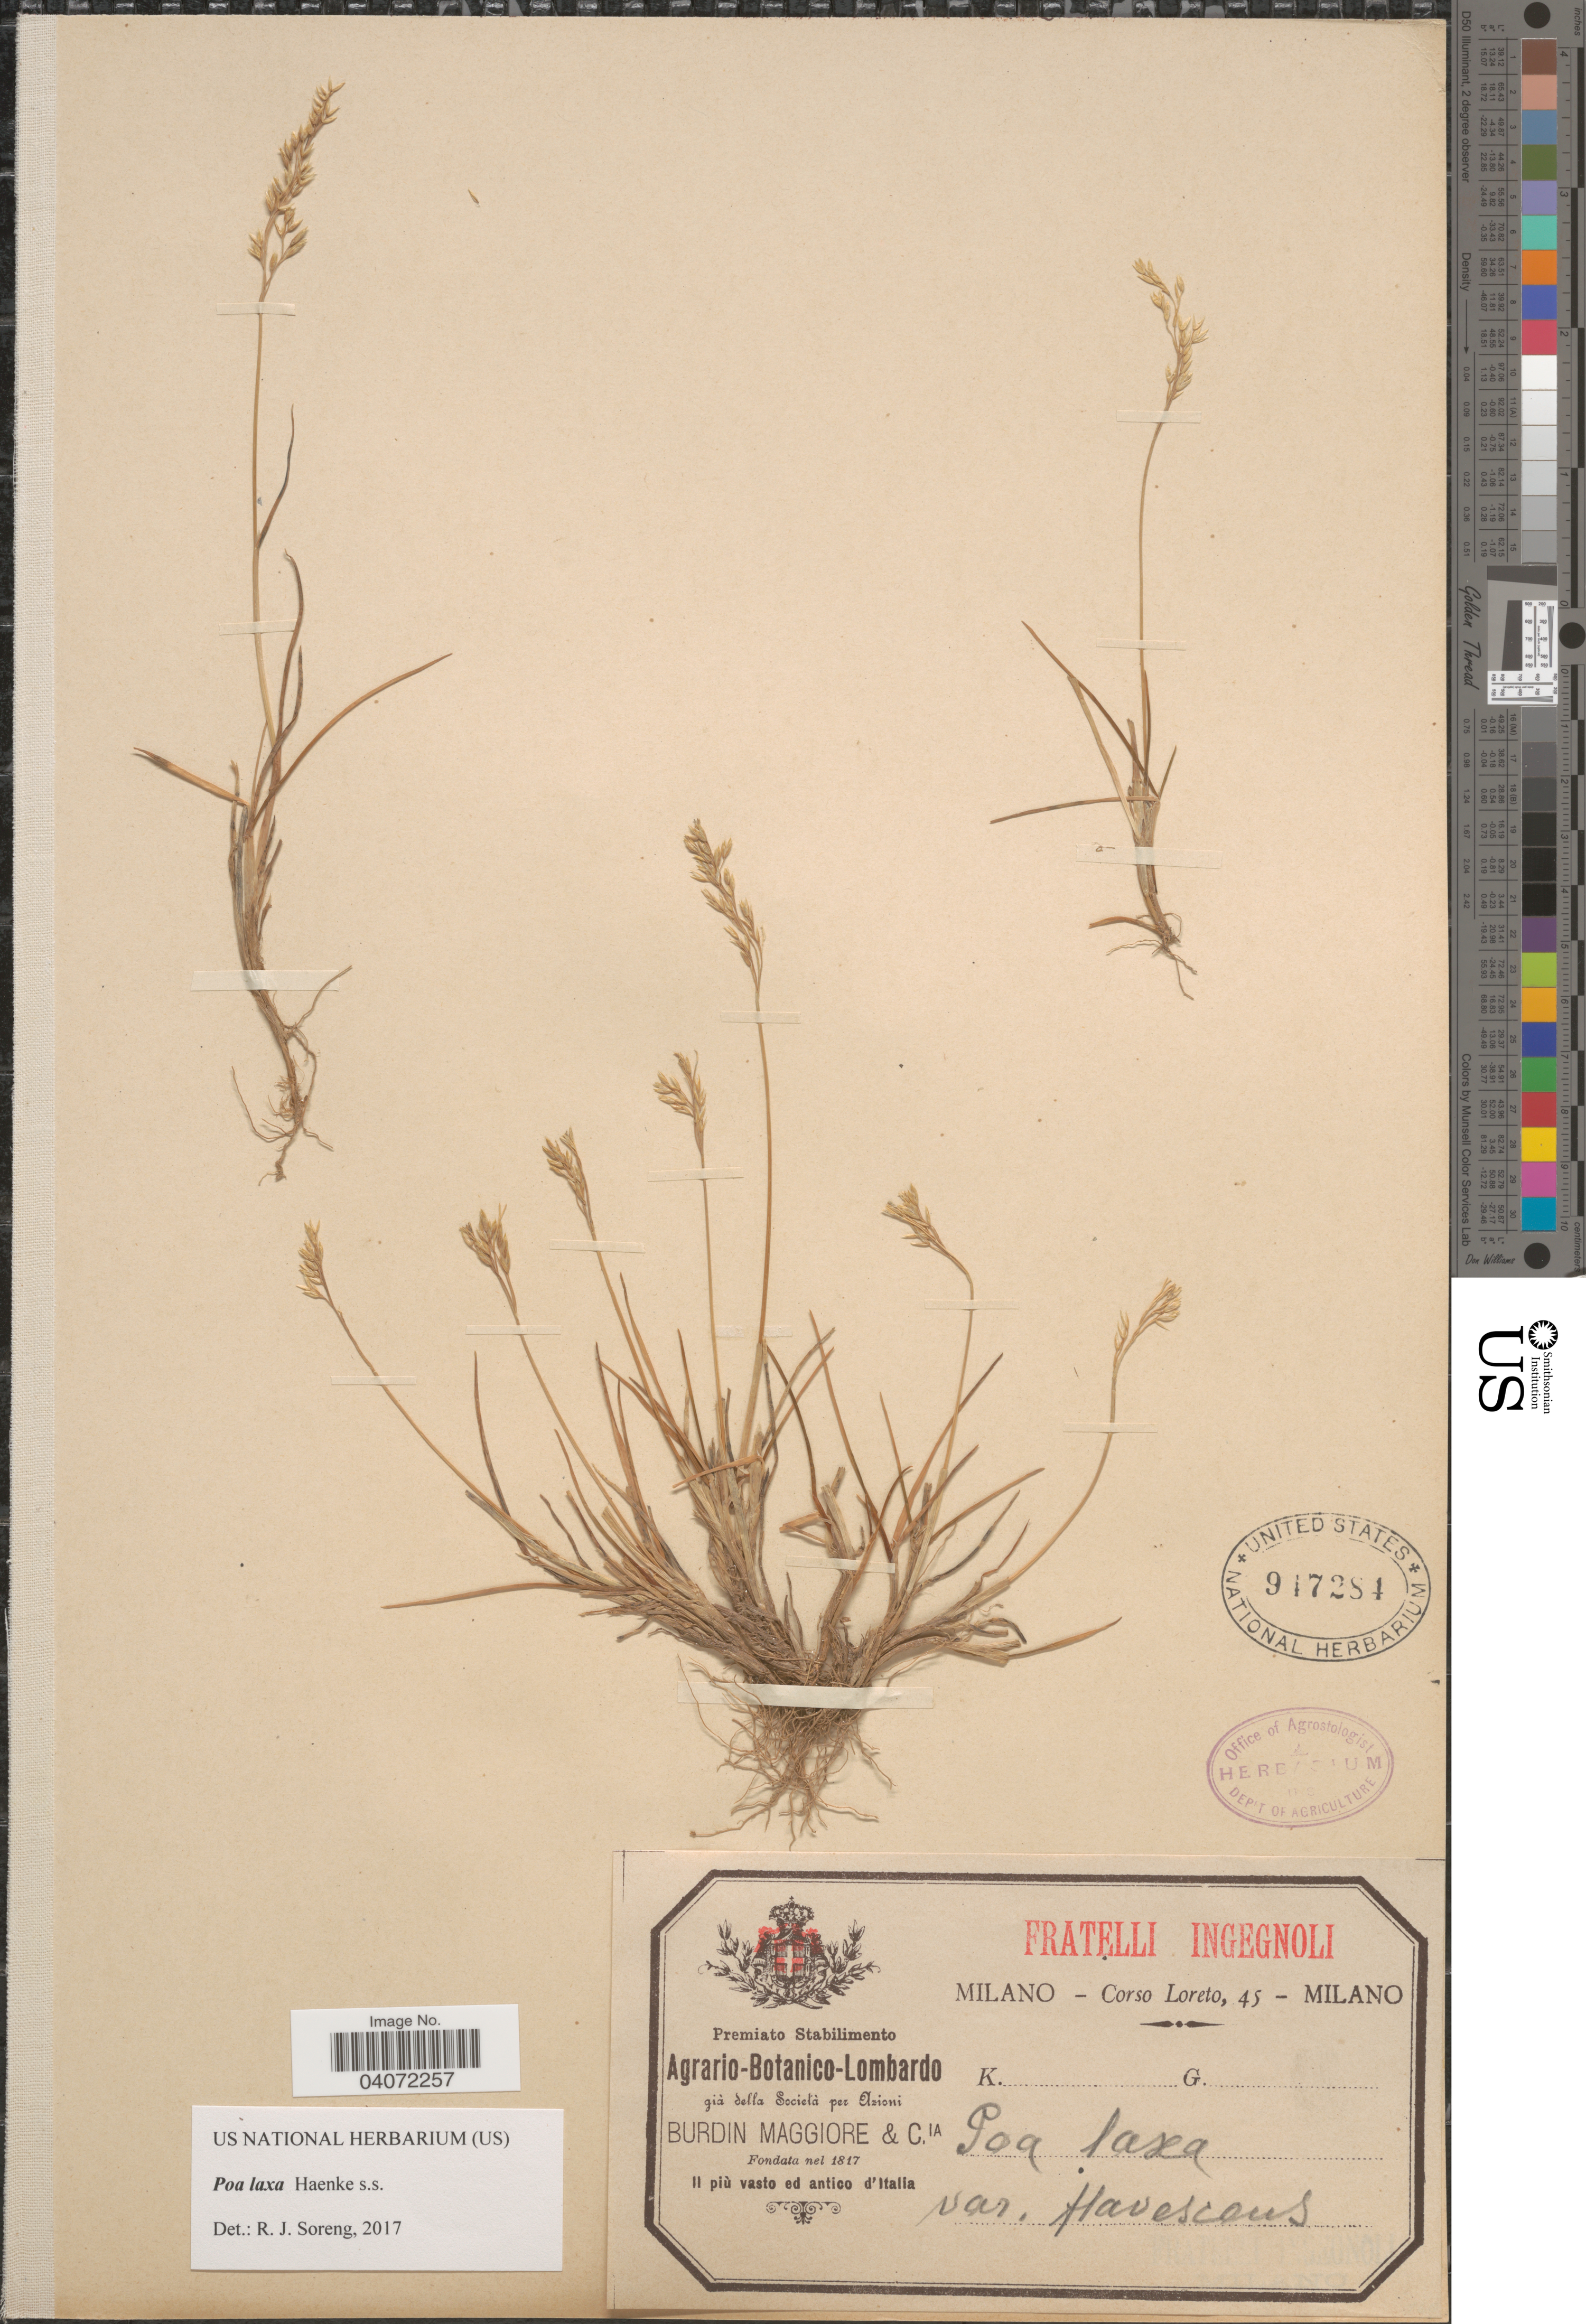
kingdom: Plantae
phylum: Tracheophyta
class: Liliopsida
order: Poales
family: Poaceae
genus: Poa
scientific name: Poa laxa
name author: Haenke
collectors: Loreto, C.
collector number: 45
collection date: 1817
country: Italy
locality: Il piu vasto ed antico d'Italia.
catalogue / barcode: US 947284